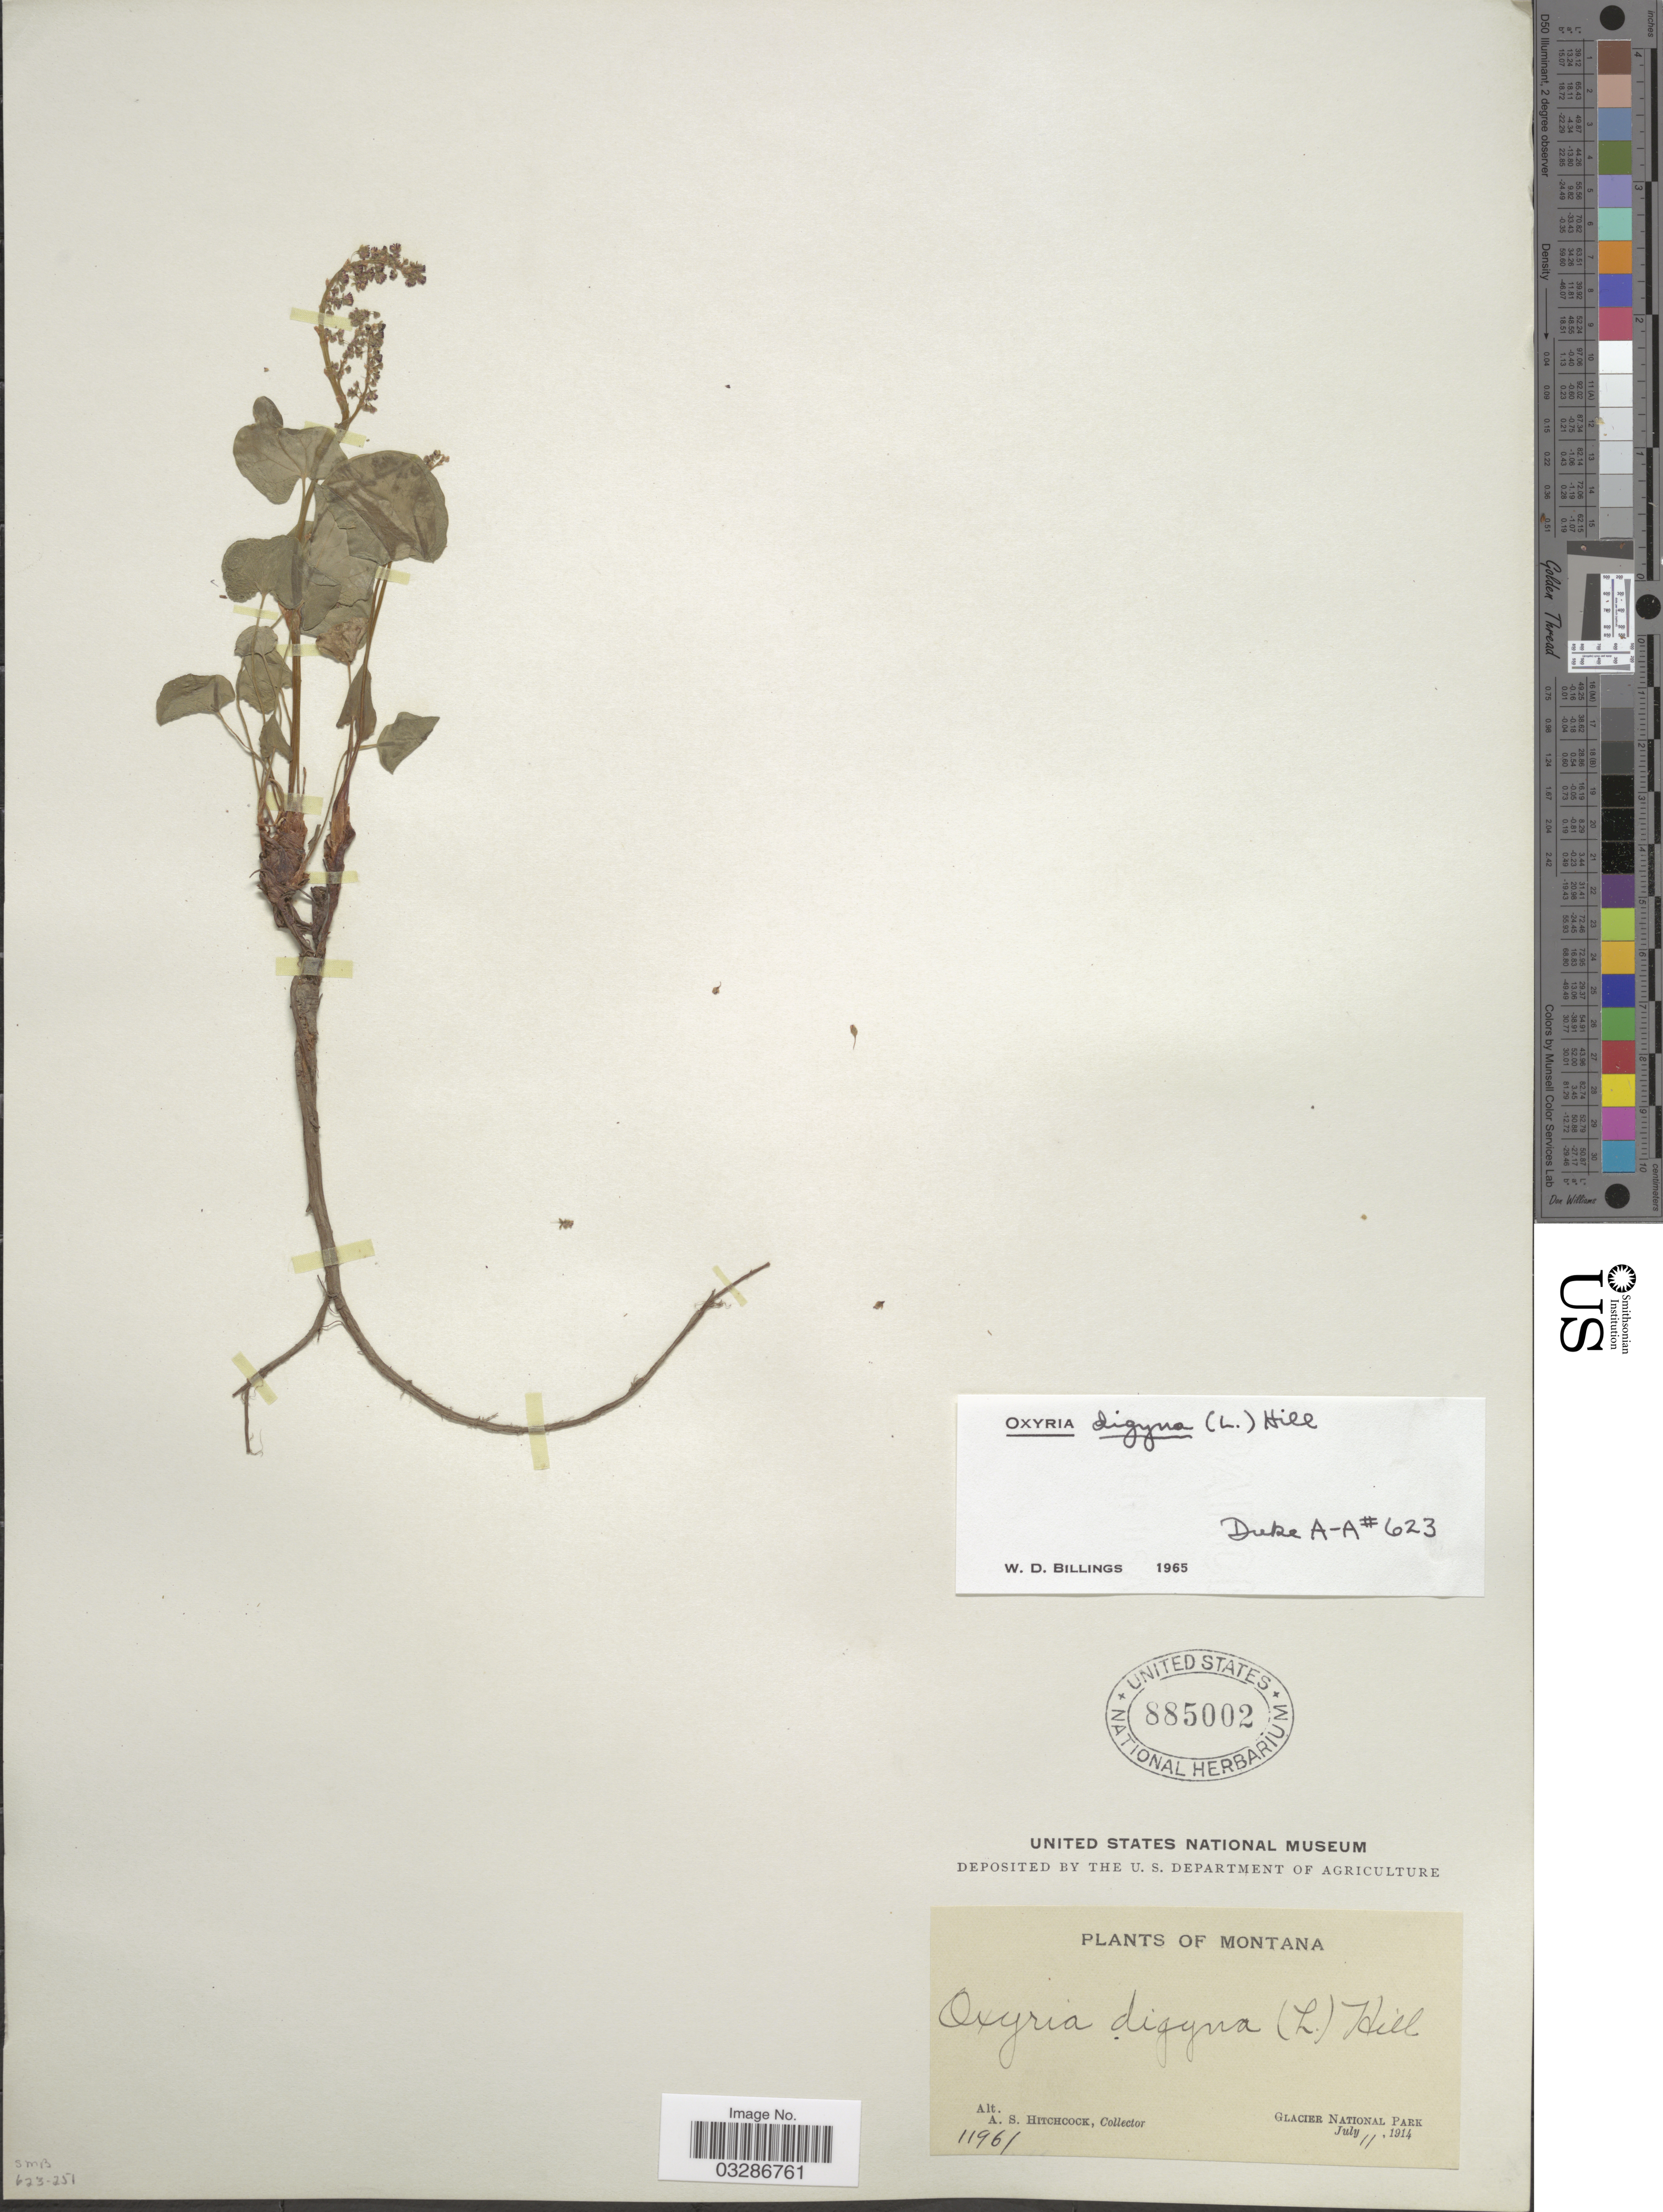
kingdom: Plantae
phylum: Tracheophyta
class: Magnoliopsida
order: Caryophyllales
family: Polygonaceae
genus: Oxyria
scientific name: Oxyria digyna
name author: (L.) Hill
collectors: A. S. Hitchcock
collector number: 11961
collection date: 1914-07-11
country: United States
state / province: Montana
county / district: Flathead / Glacier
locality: Glacier National Park.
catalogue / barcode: US 885002